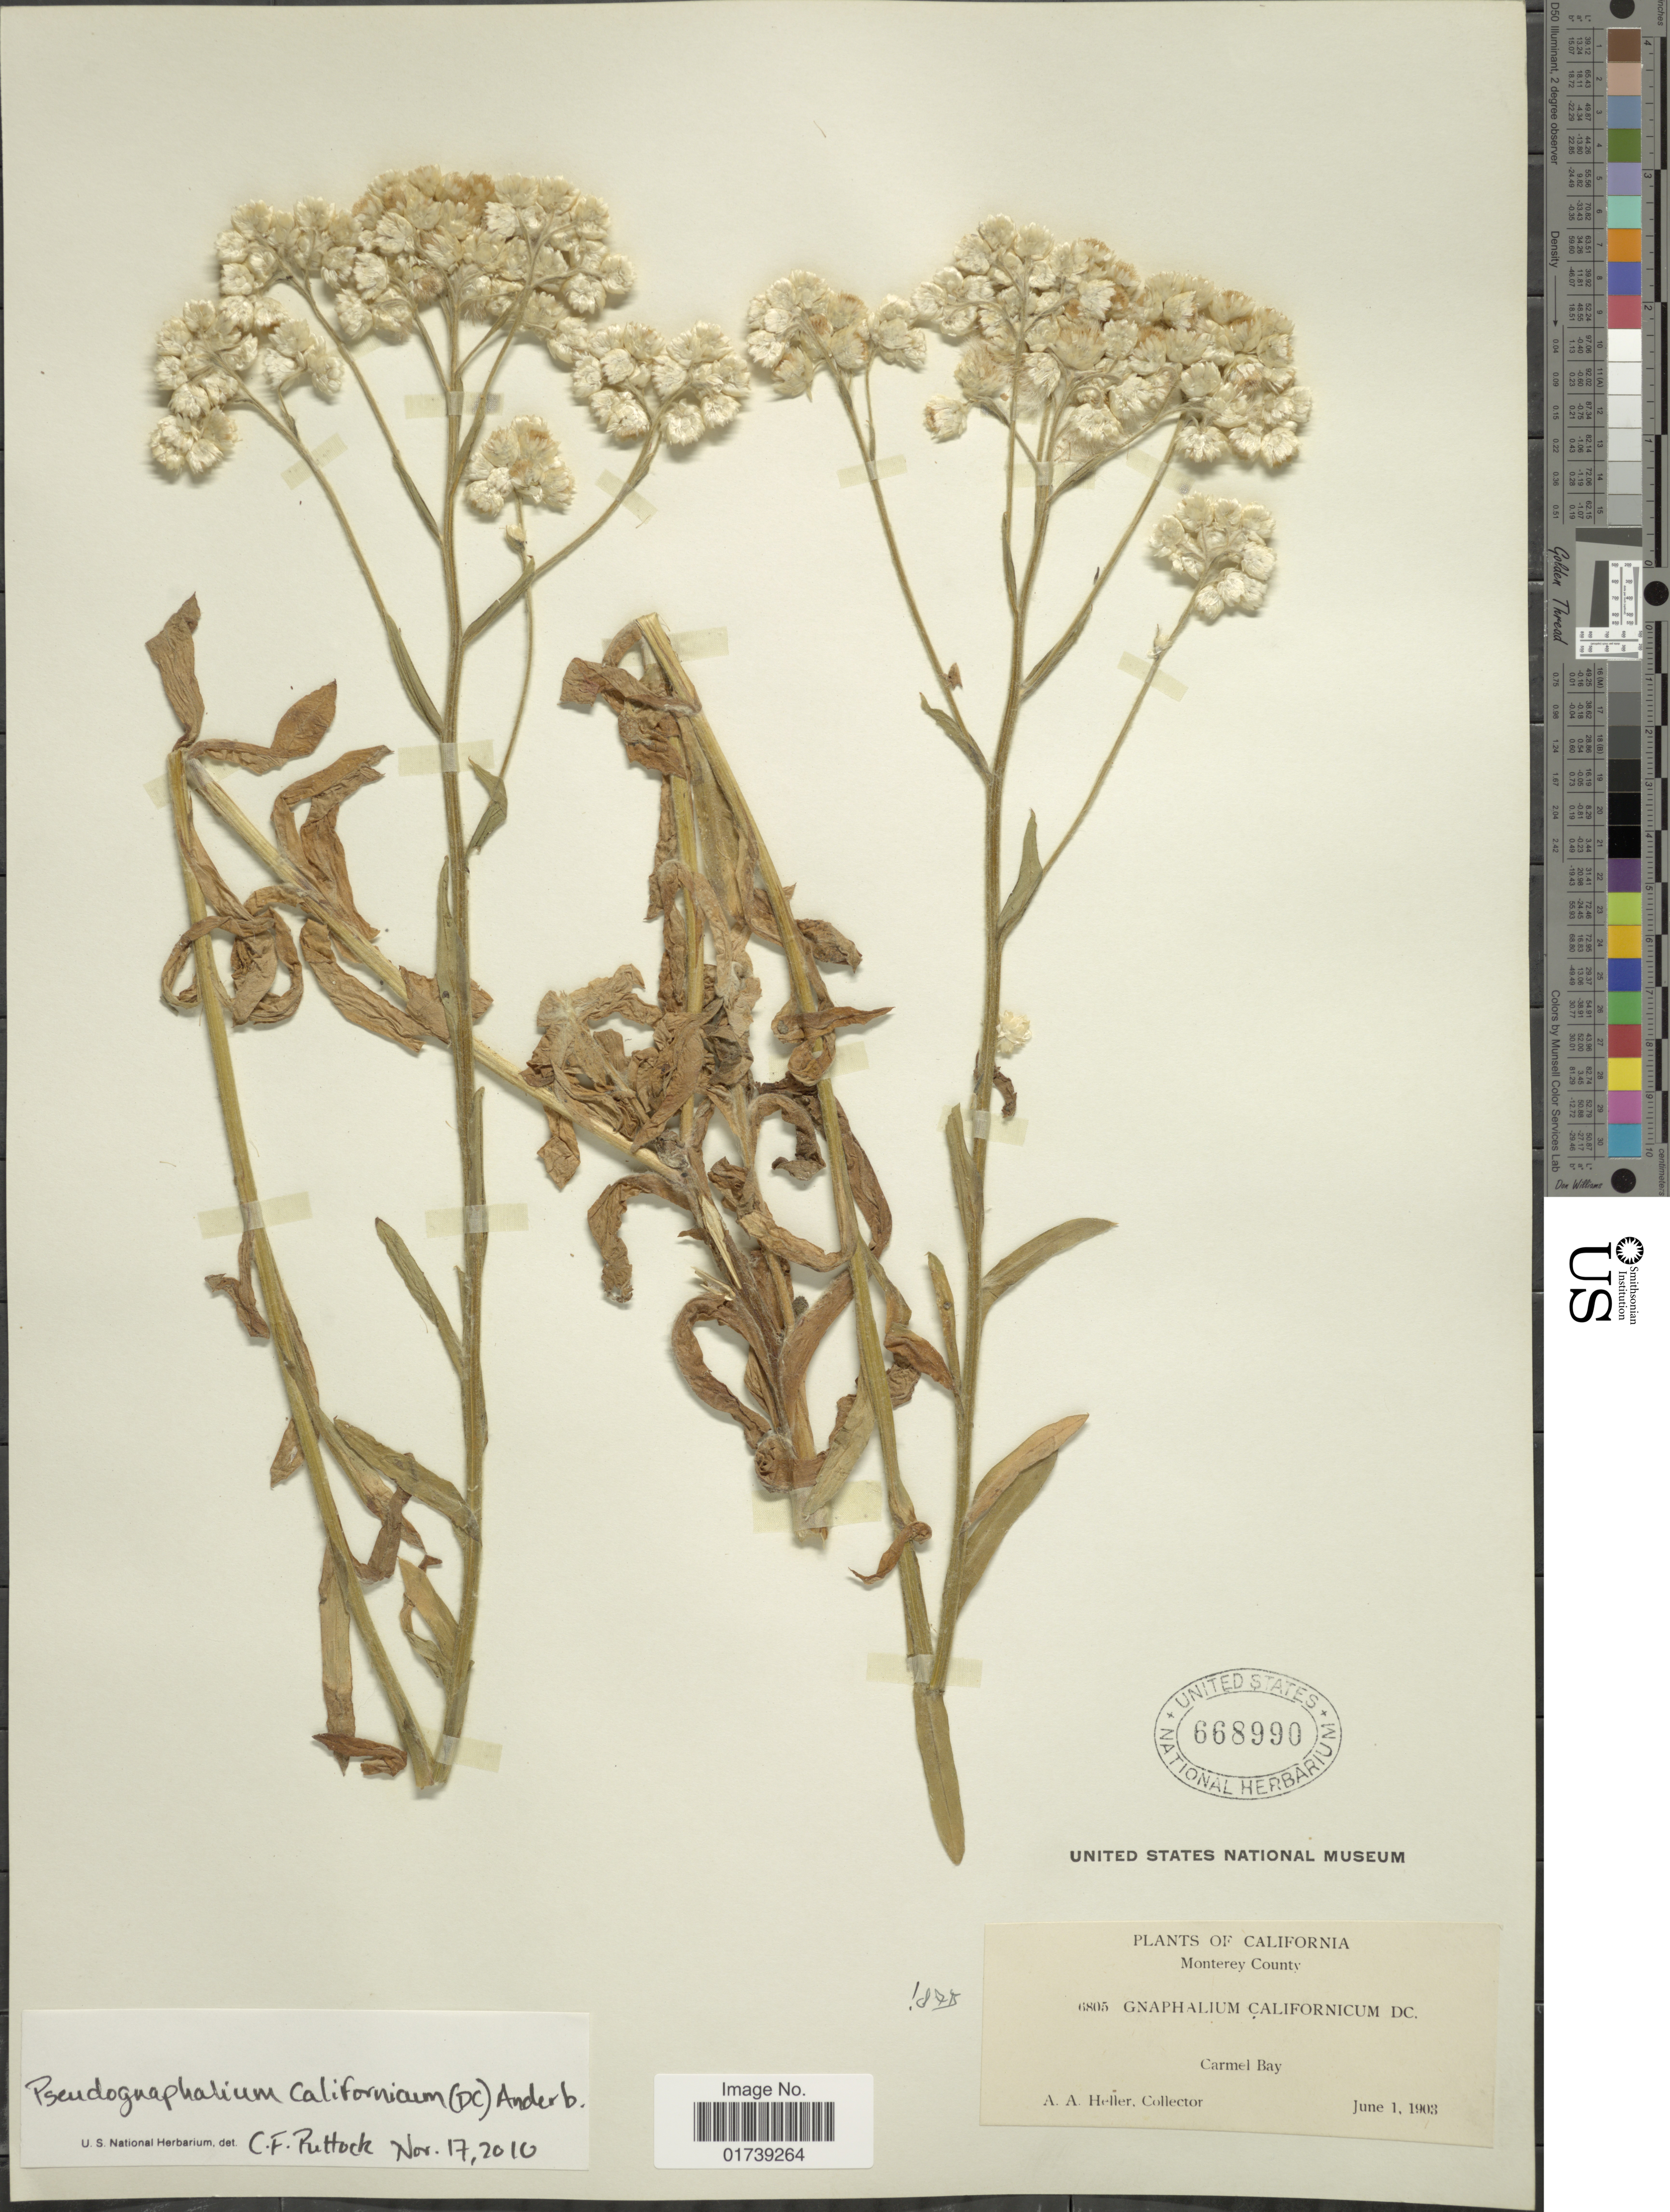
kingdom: Plantae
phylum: Tracheophyta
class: Magnoliopsida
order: Asterales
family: Asteraceae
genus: Pseudognaphalium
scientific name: Pseudognaphalium californicum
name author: (DC.) Anderb.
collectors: A. A. Heller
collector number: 6805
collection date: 1903-06-01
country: United States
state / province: California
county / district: Monterey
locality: Monterey County, Carmel Bay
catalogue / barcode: US 668990